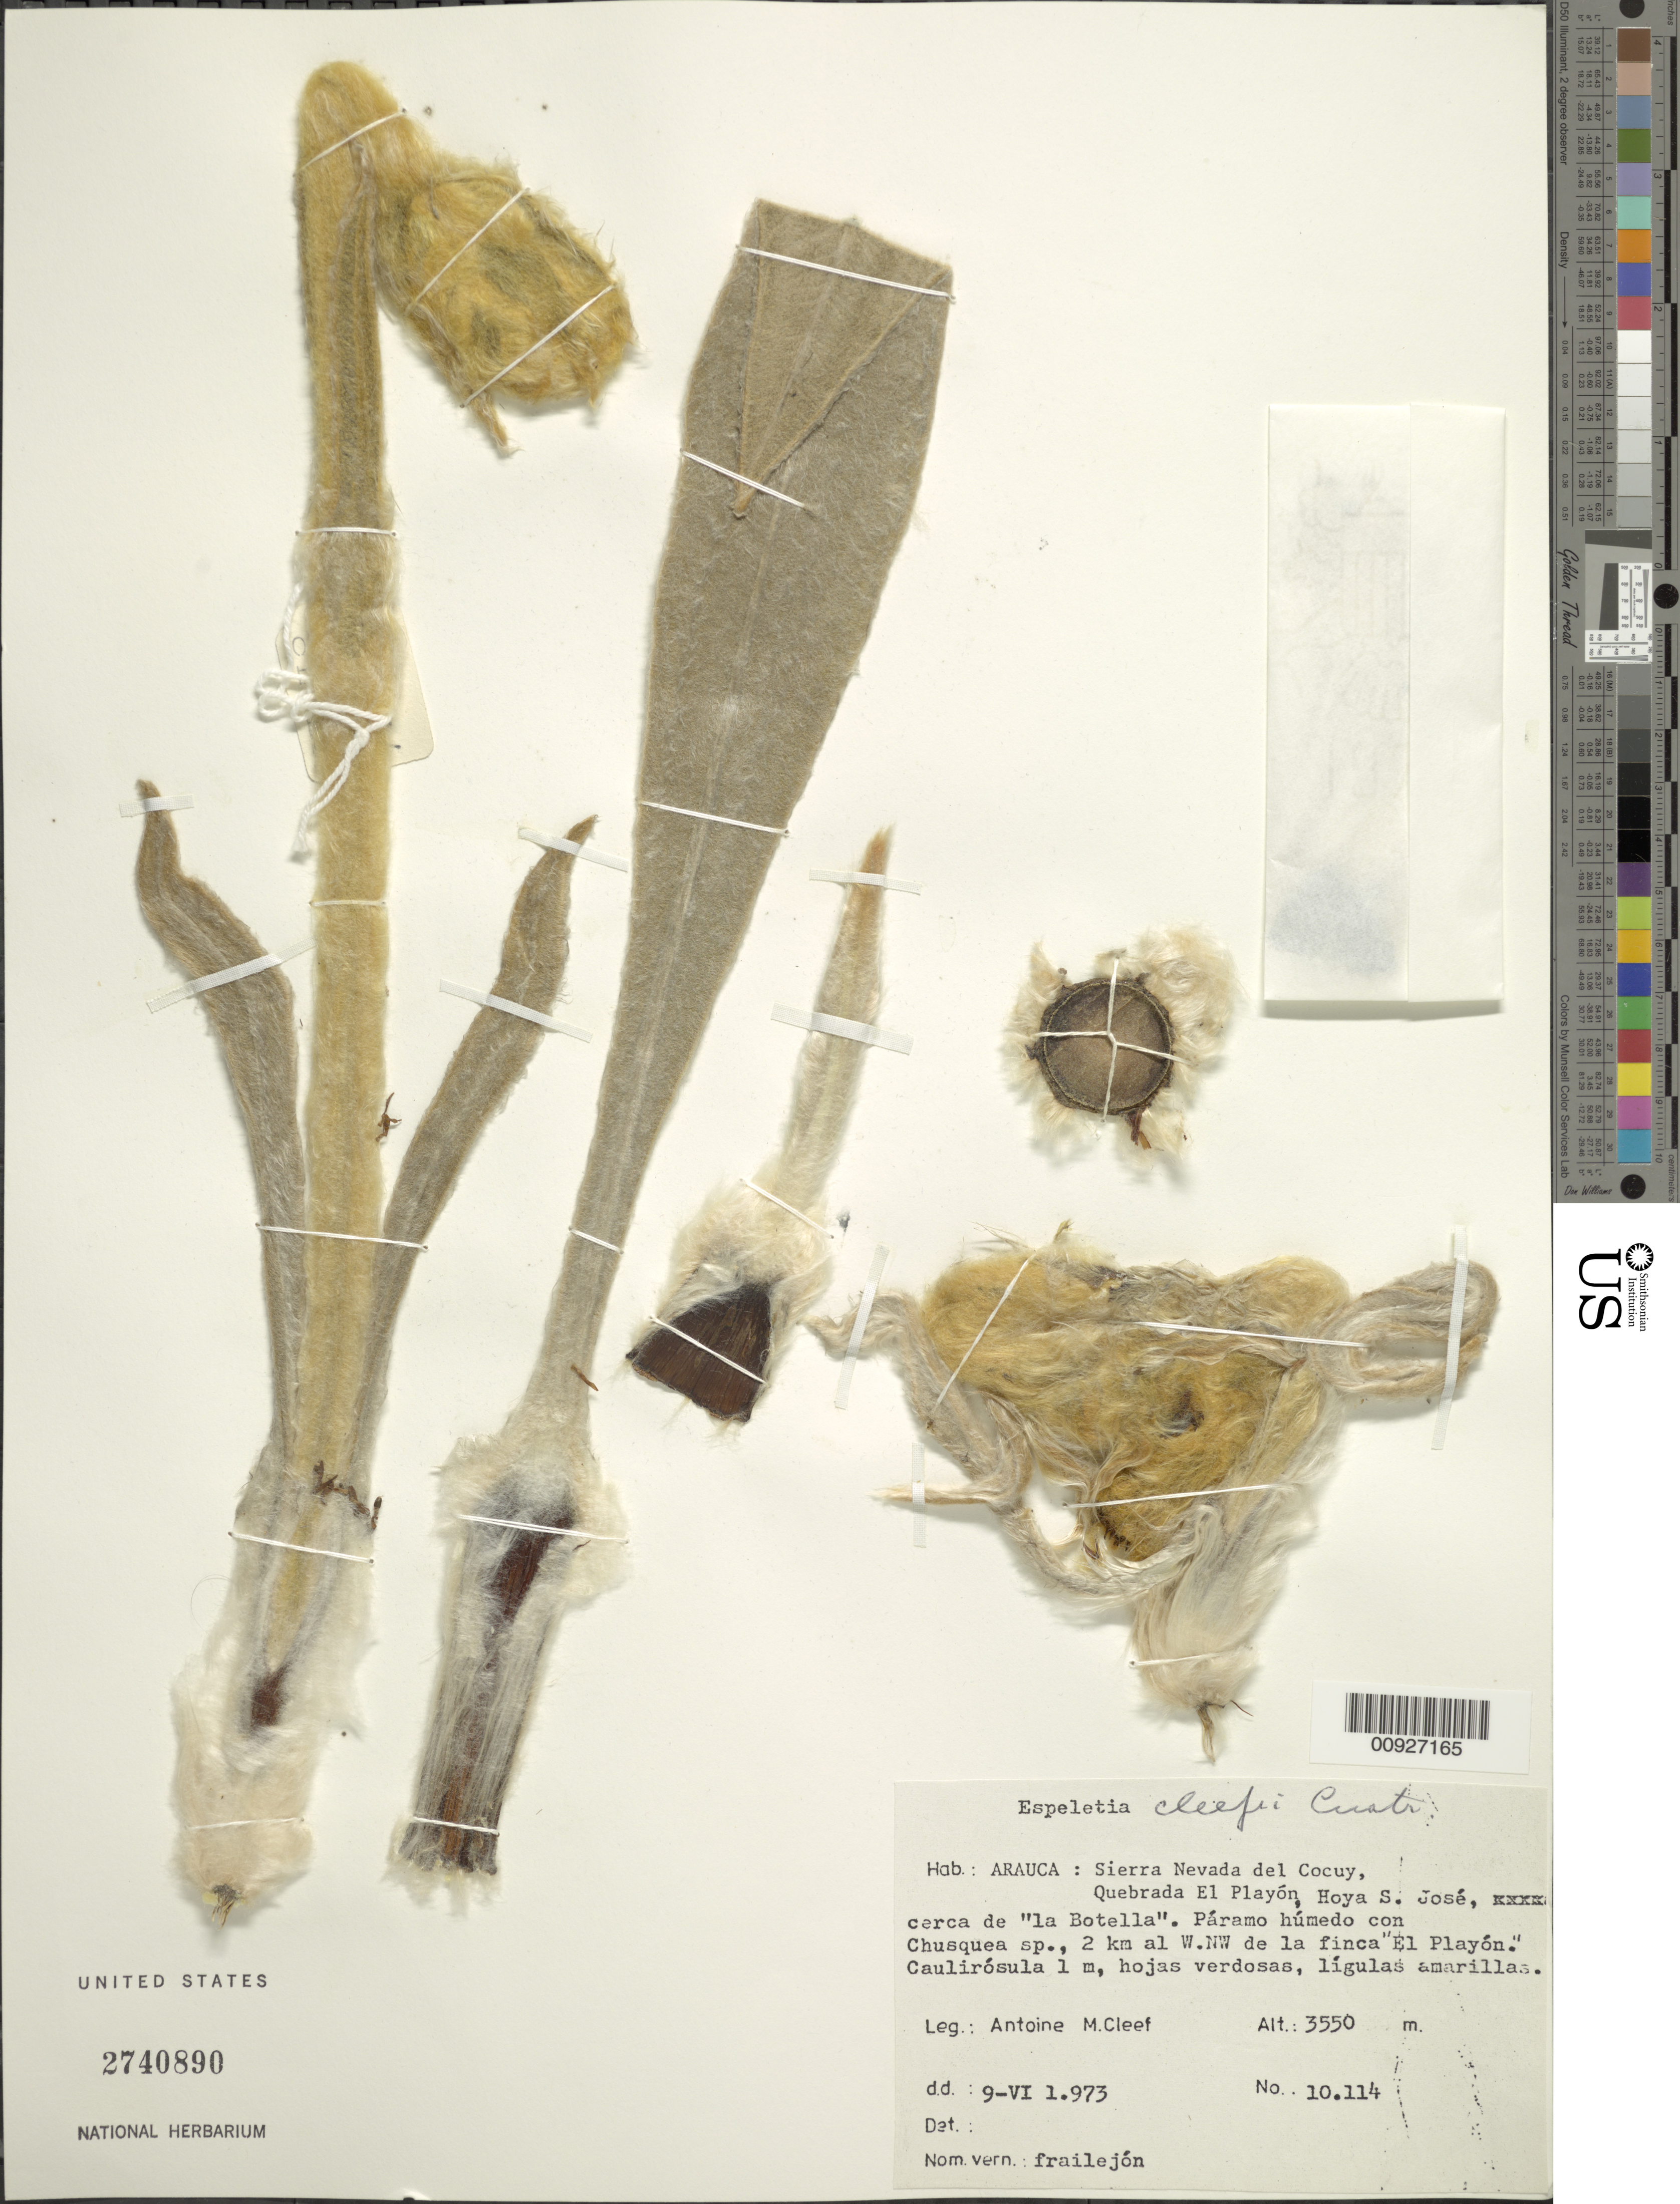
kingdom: Plantae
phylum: Tracheophyta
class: Magnoliopsida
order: Asterales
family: Asteraceae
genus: Espeletia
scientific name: Espeletia cleefii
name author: Cuatrec.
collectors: A. M. Cleef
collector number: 10114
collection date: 1973-06-09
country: Colombia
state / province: Arauca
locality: Sierra nevada del Cocuy, Quebrada El Playón, Hoya San José, cerca de"La Botella", 2 km al N.NW de la finca "El Playón".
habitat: Páramo húmedo con Chusquea sp.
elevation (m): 3550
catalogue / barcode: US 2740890